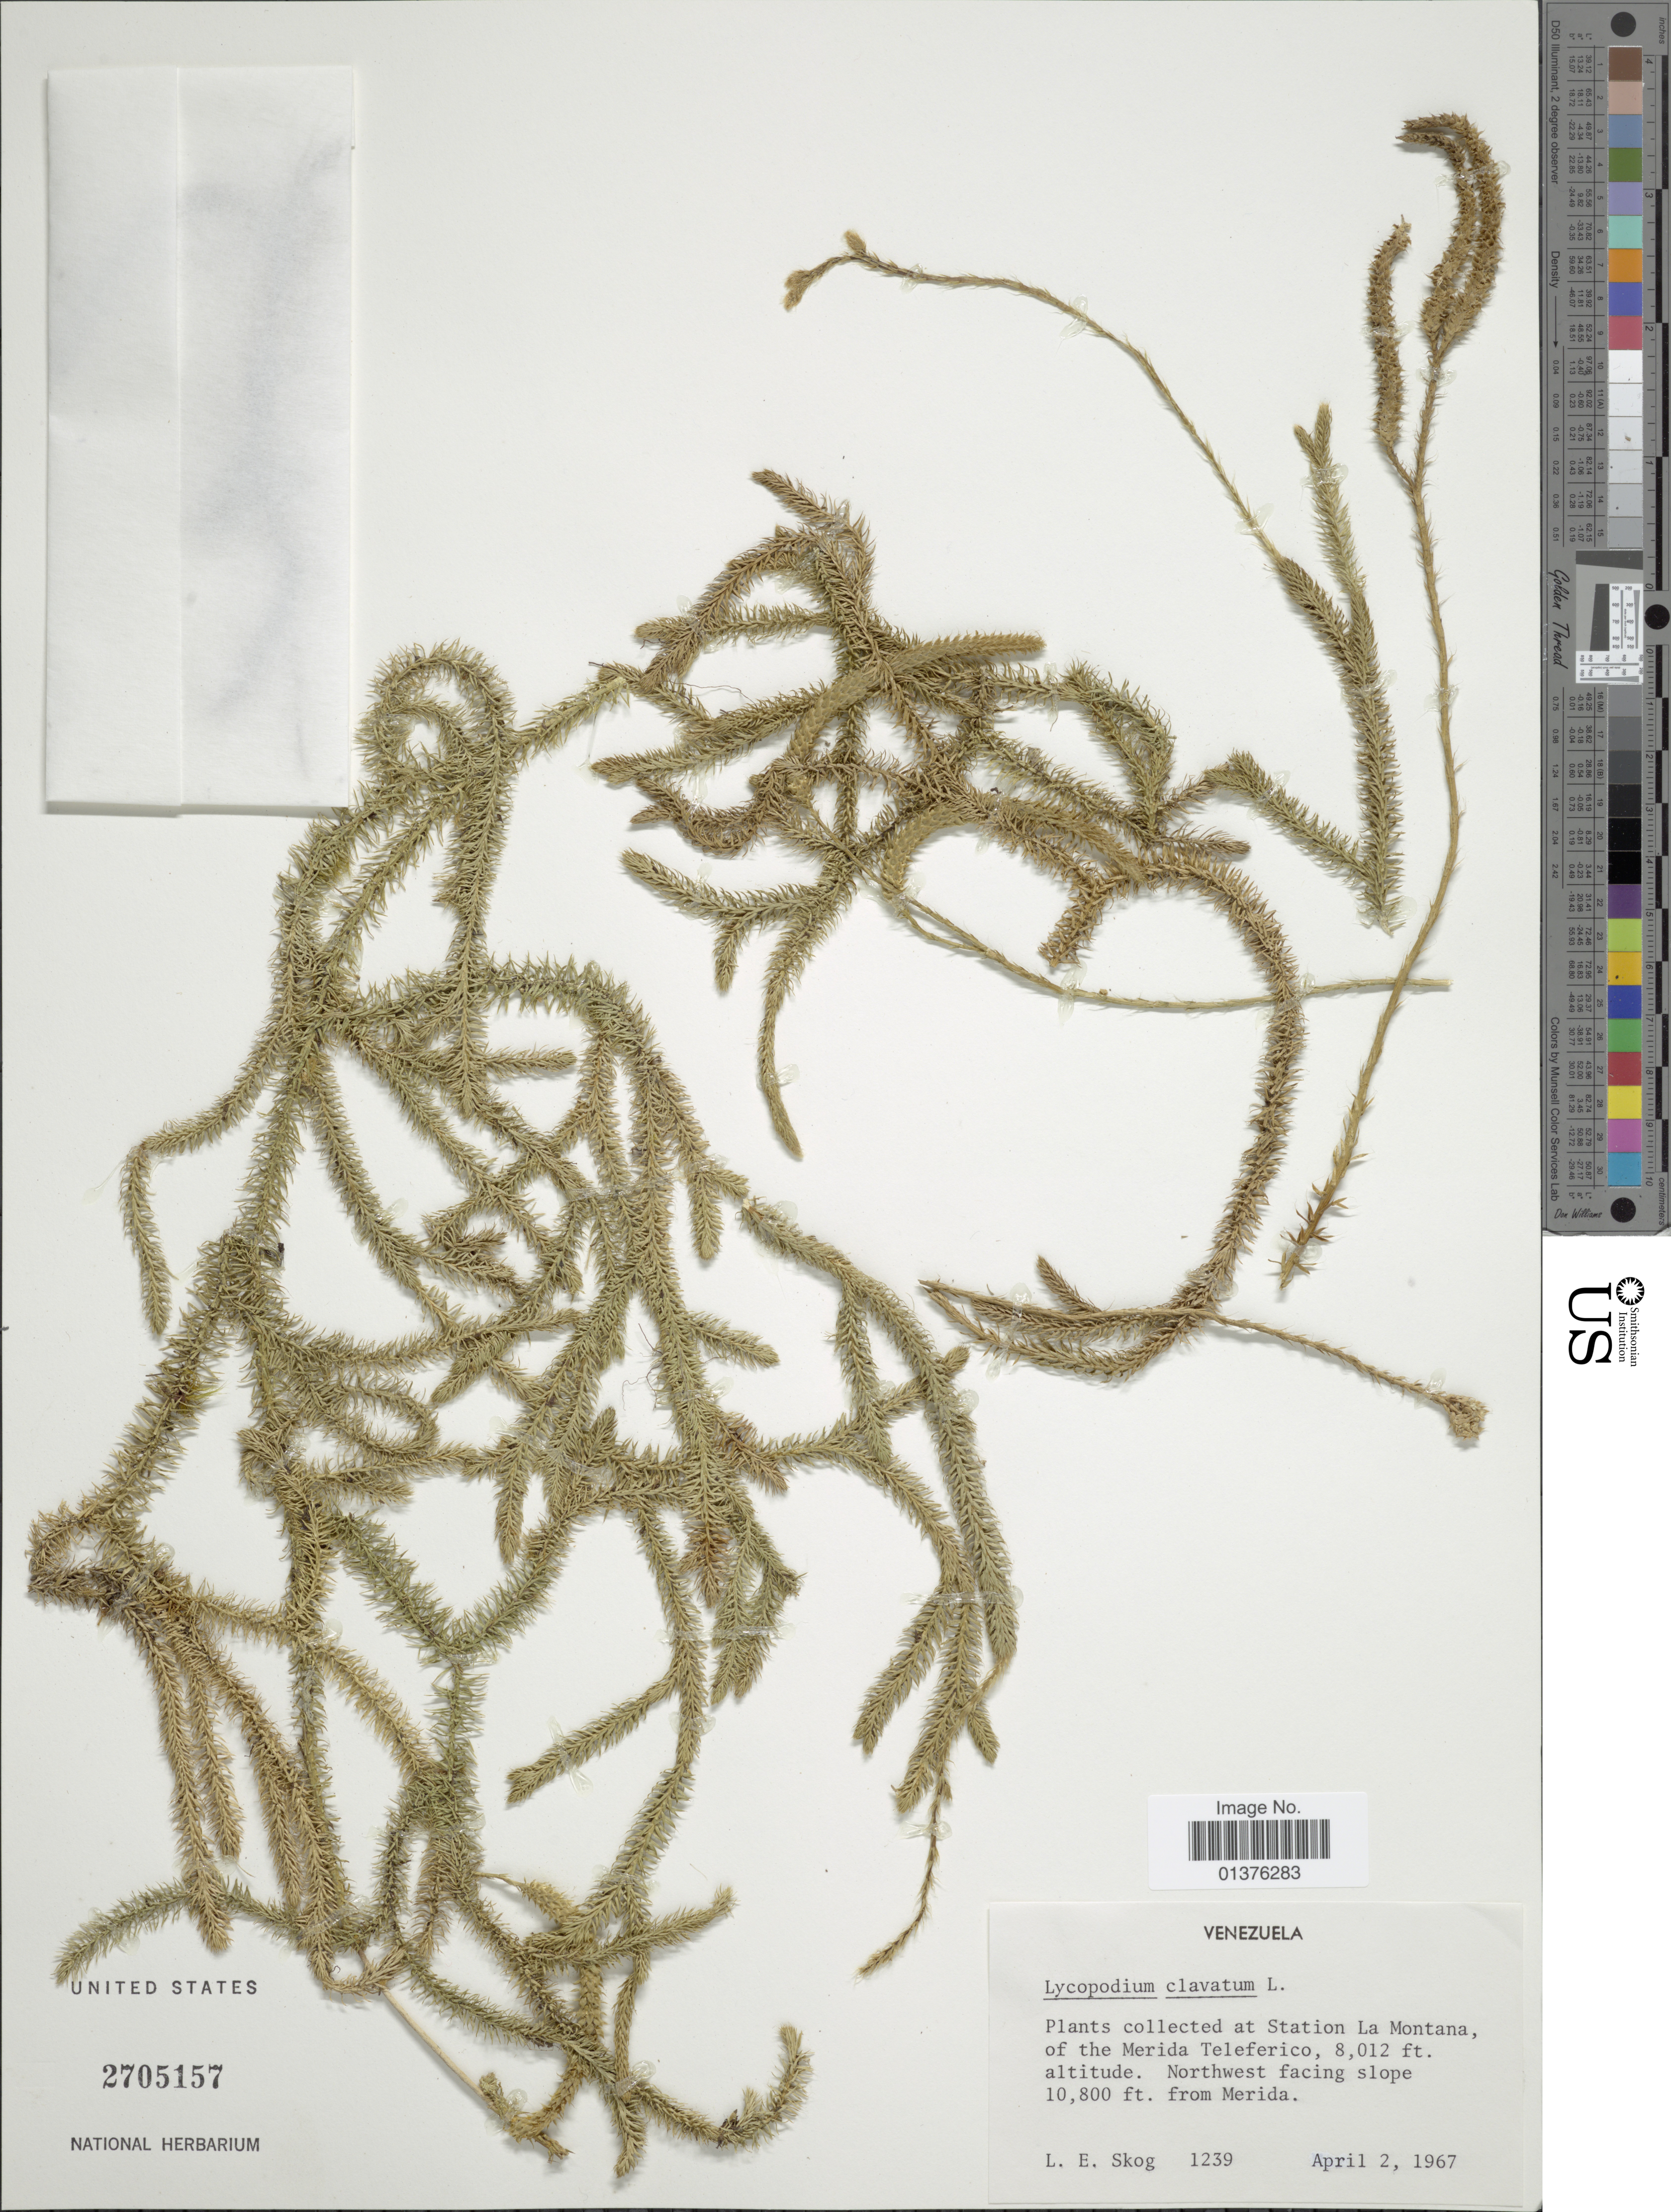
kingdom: Plantae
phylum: Tracheophyta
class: Lycopodiopsida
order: Lycopodiales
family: Lycopodiaceae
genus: Lycopodium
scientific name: Lycopodium clavatum subsp. clavatum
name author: L.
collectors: L. E. Skog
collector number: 1239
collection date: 1967-04-02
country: Venezuela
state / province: Mérida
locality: Station La Montana, of the Merida Teleferico Northwest facing slope from merida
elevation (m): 2442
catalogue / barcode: US 2705157